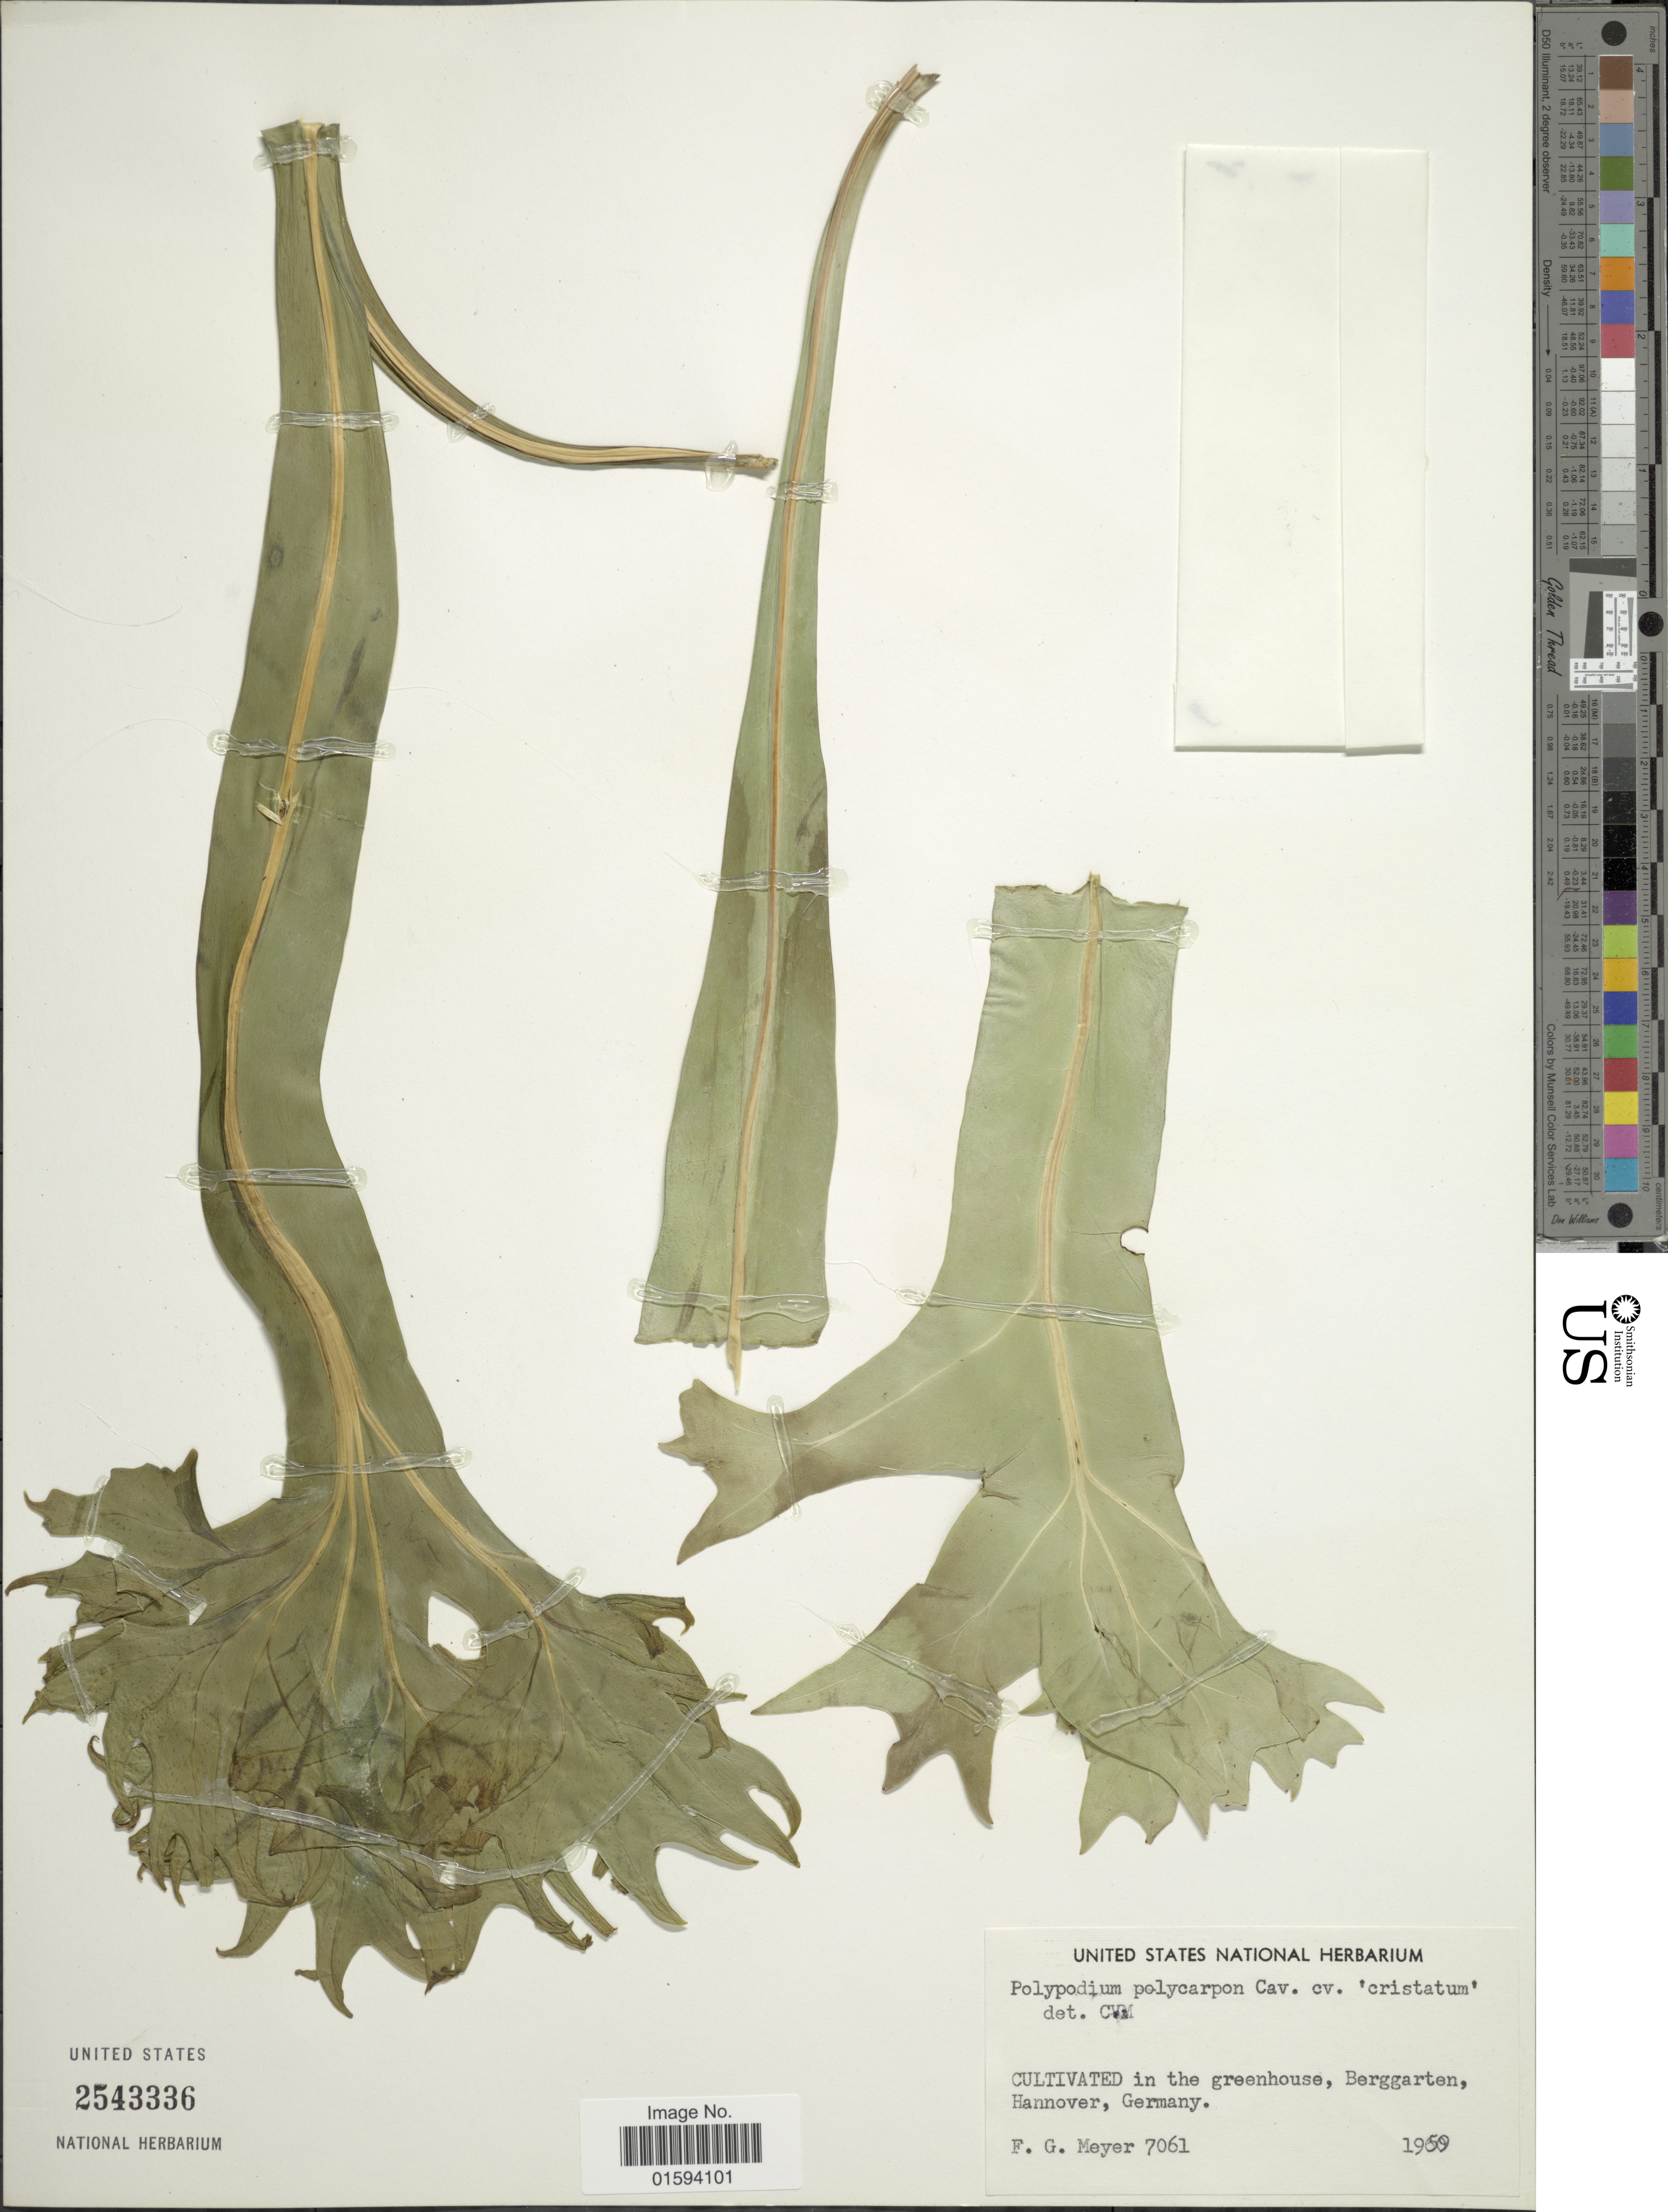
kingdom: Plantae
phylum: Tracheophyta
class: Polypodiopsida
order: Polypodiales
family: Polypodiaceae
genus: Polypodium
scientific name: Polypodium polycarpon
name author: Cav. ex Sw.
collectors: F. G. Meyer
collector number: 7061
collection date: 1959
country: Germany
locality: In the Greenhouse, Berggarten, Hannover, Germany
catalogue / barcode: US 2543336